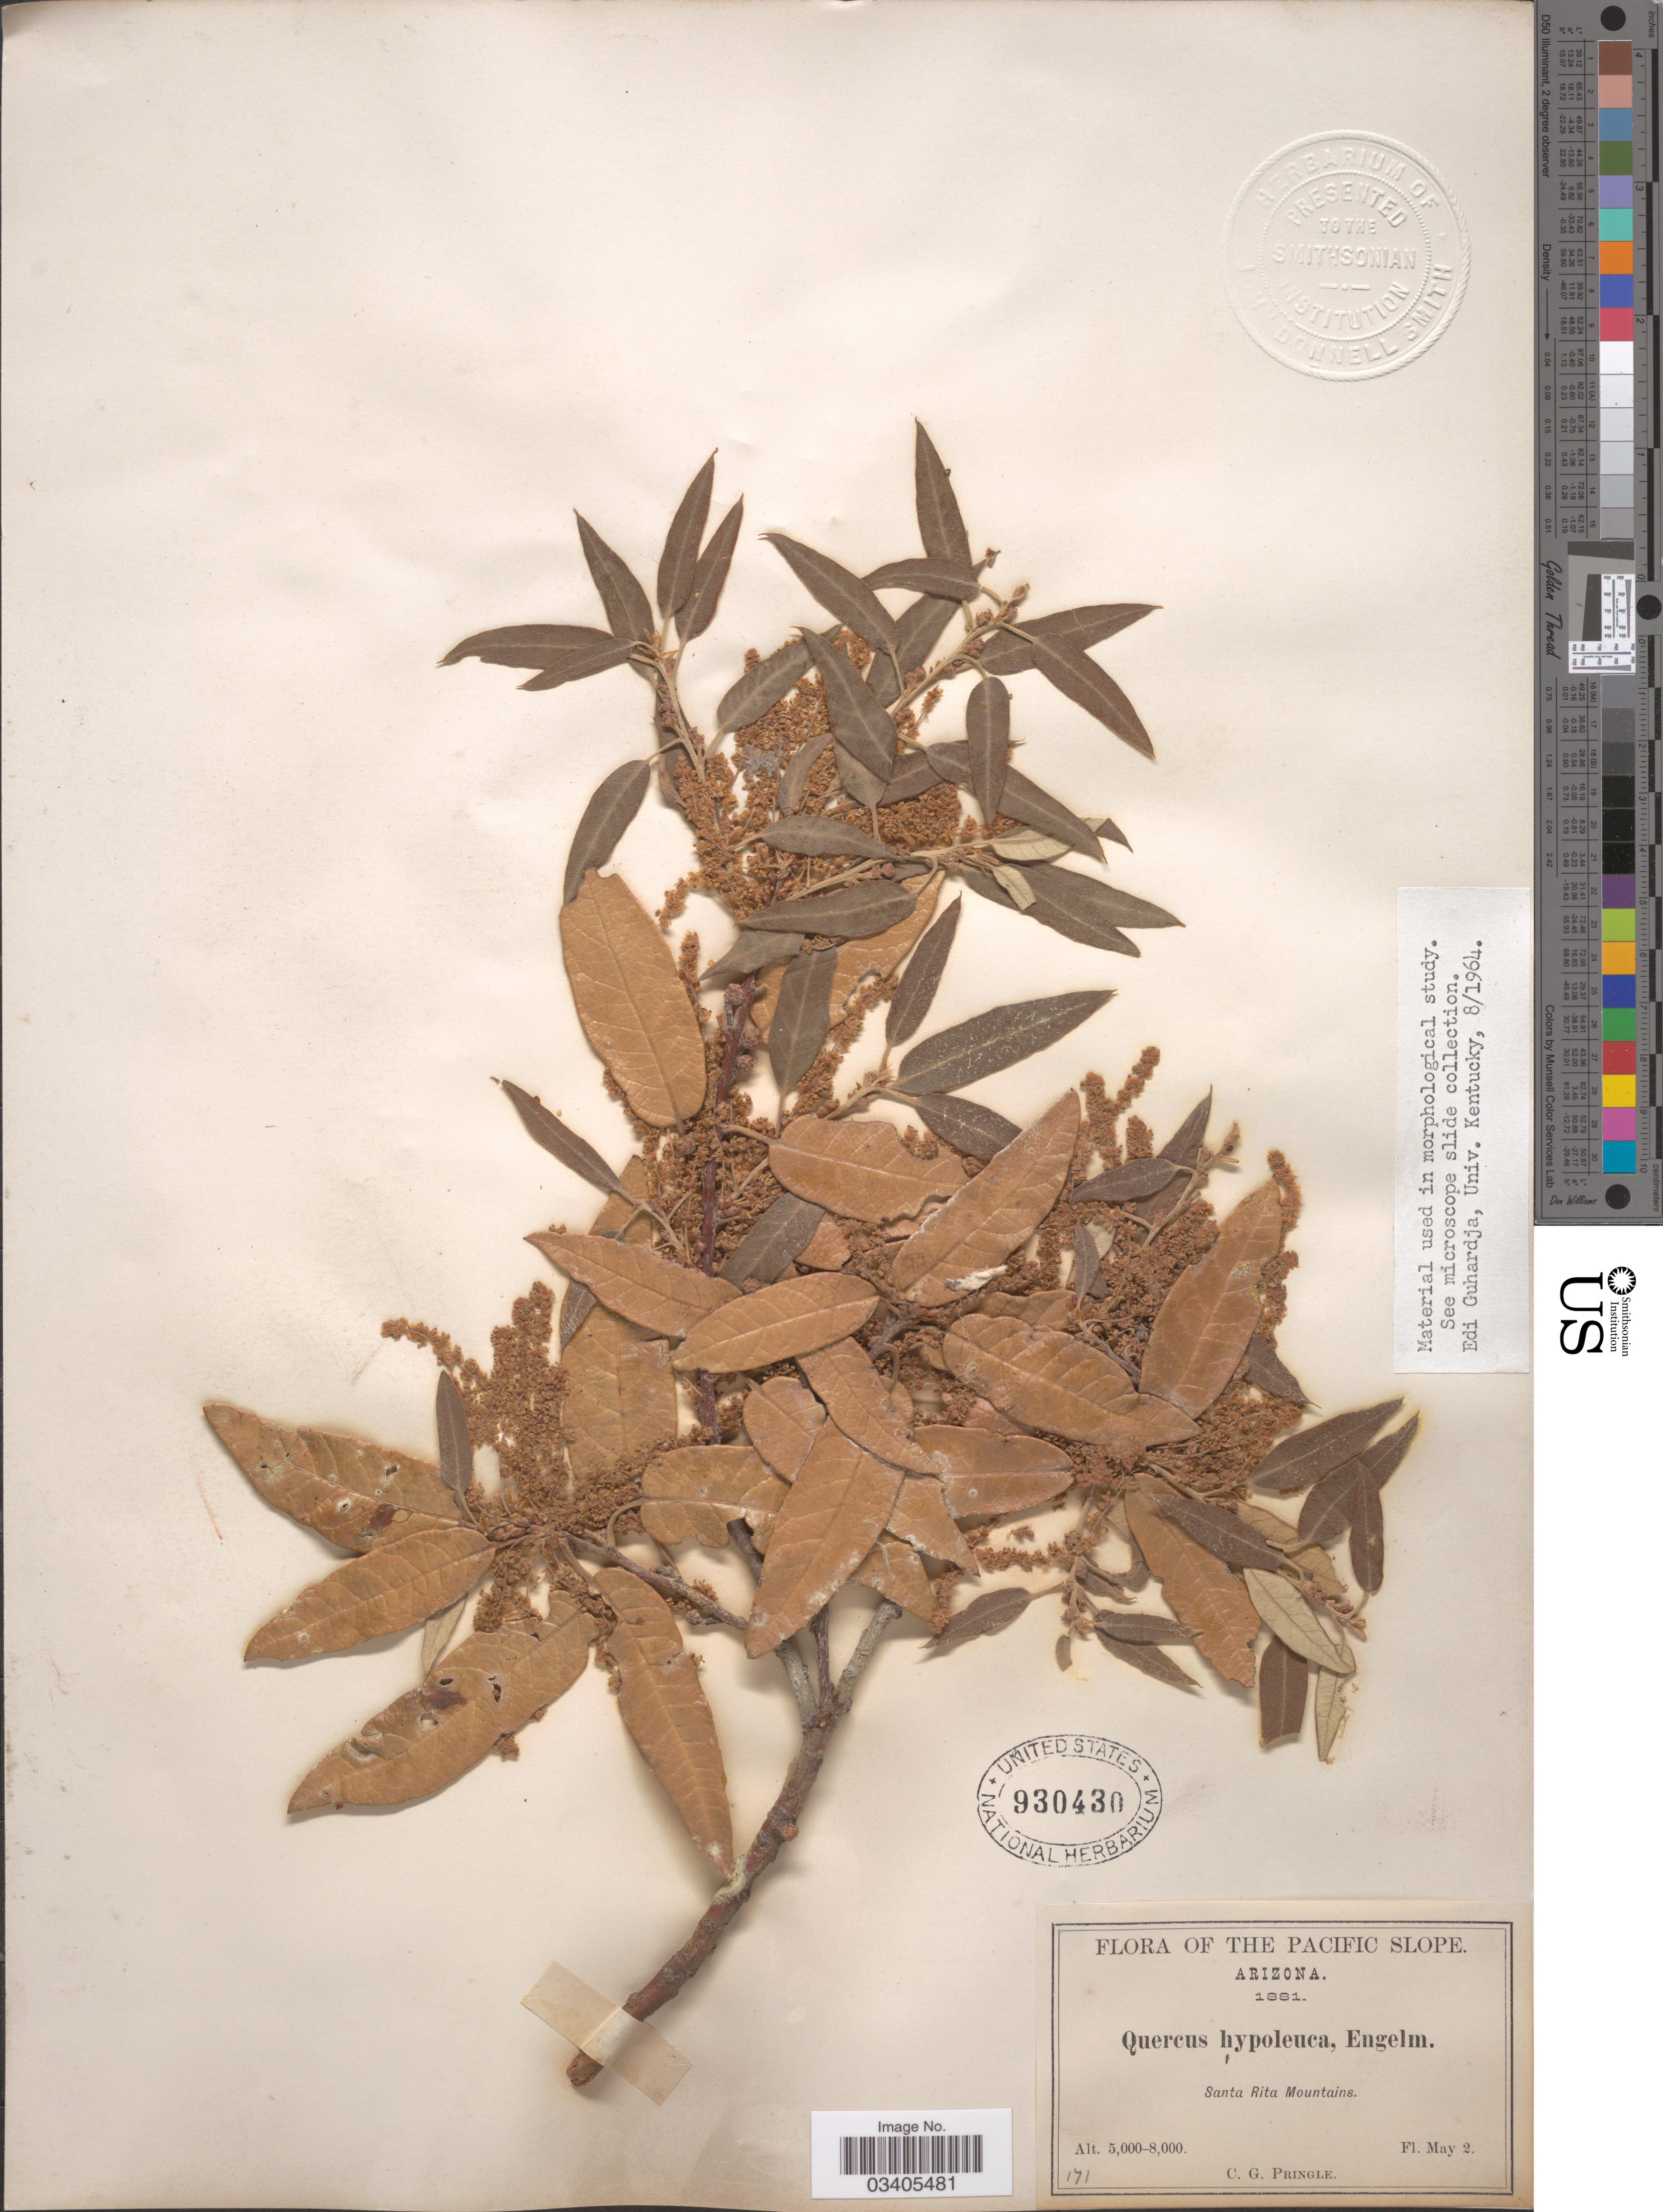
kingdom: Plantae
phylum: Tracheophyta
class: Magnoliopsida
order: Fagales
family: Fagaceae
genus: Quercus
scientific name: Quercus hypoleucoides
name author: A. Camus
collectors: C. G. Pringle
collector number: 171?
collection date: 1881-05-02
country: United States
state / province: Arizona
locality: The Pacific Slope. Santa Rita Mountains.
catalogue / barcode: US 930430